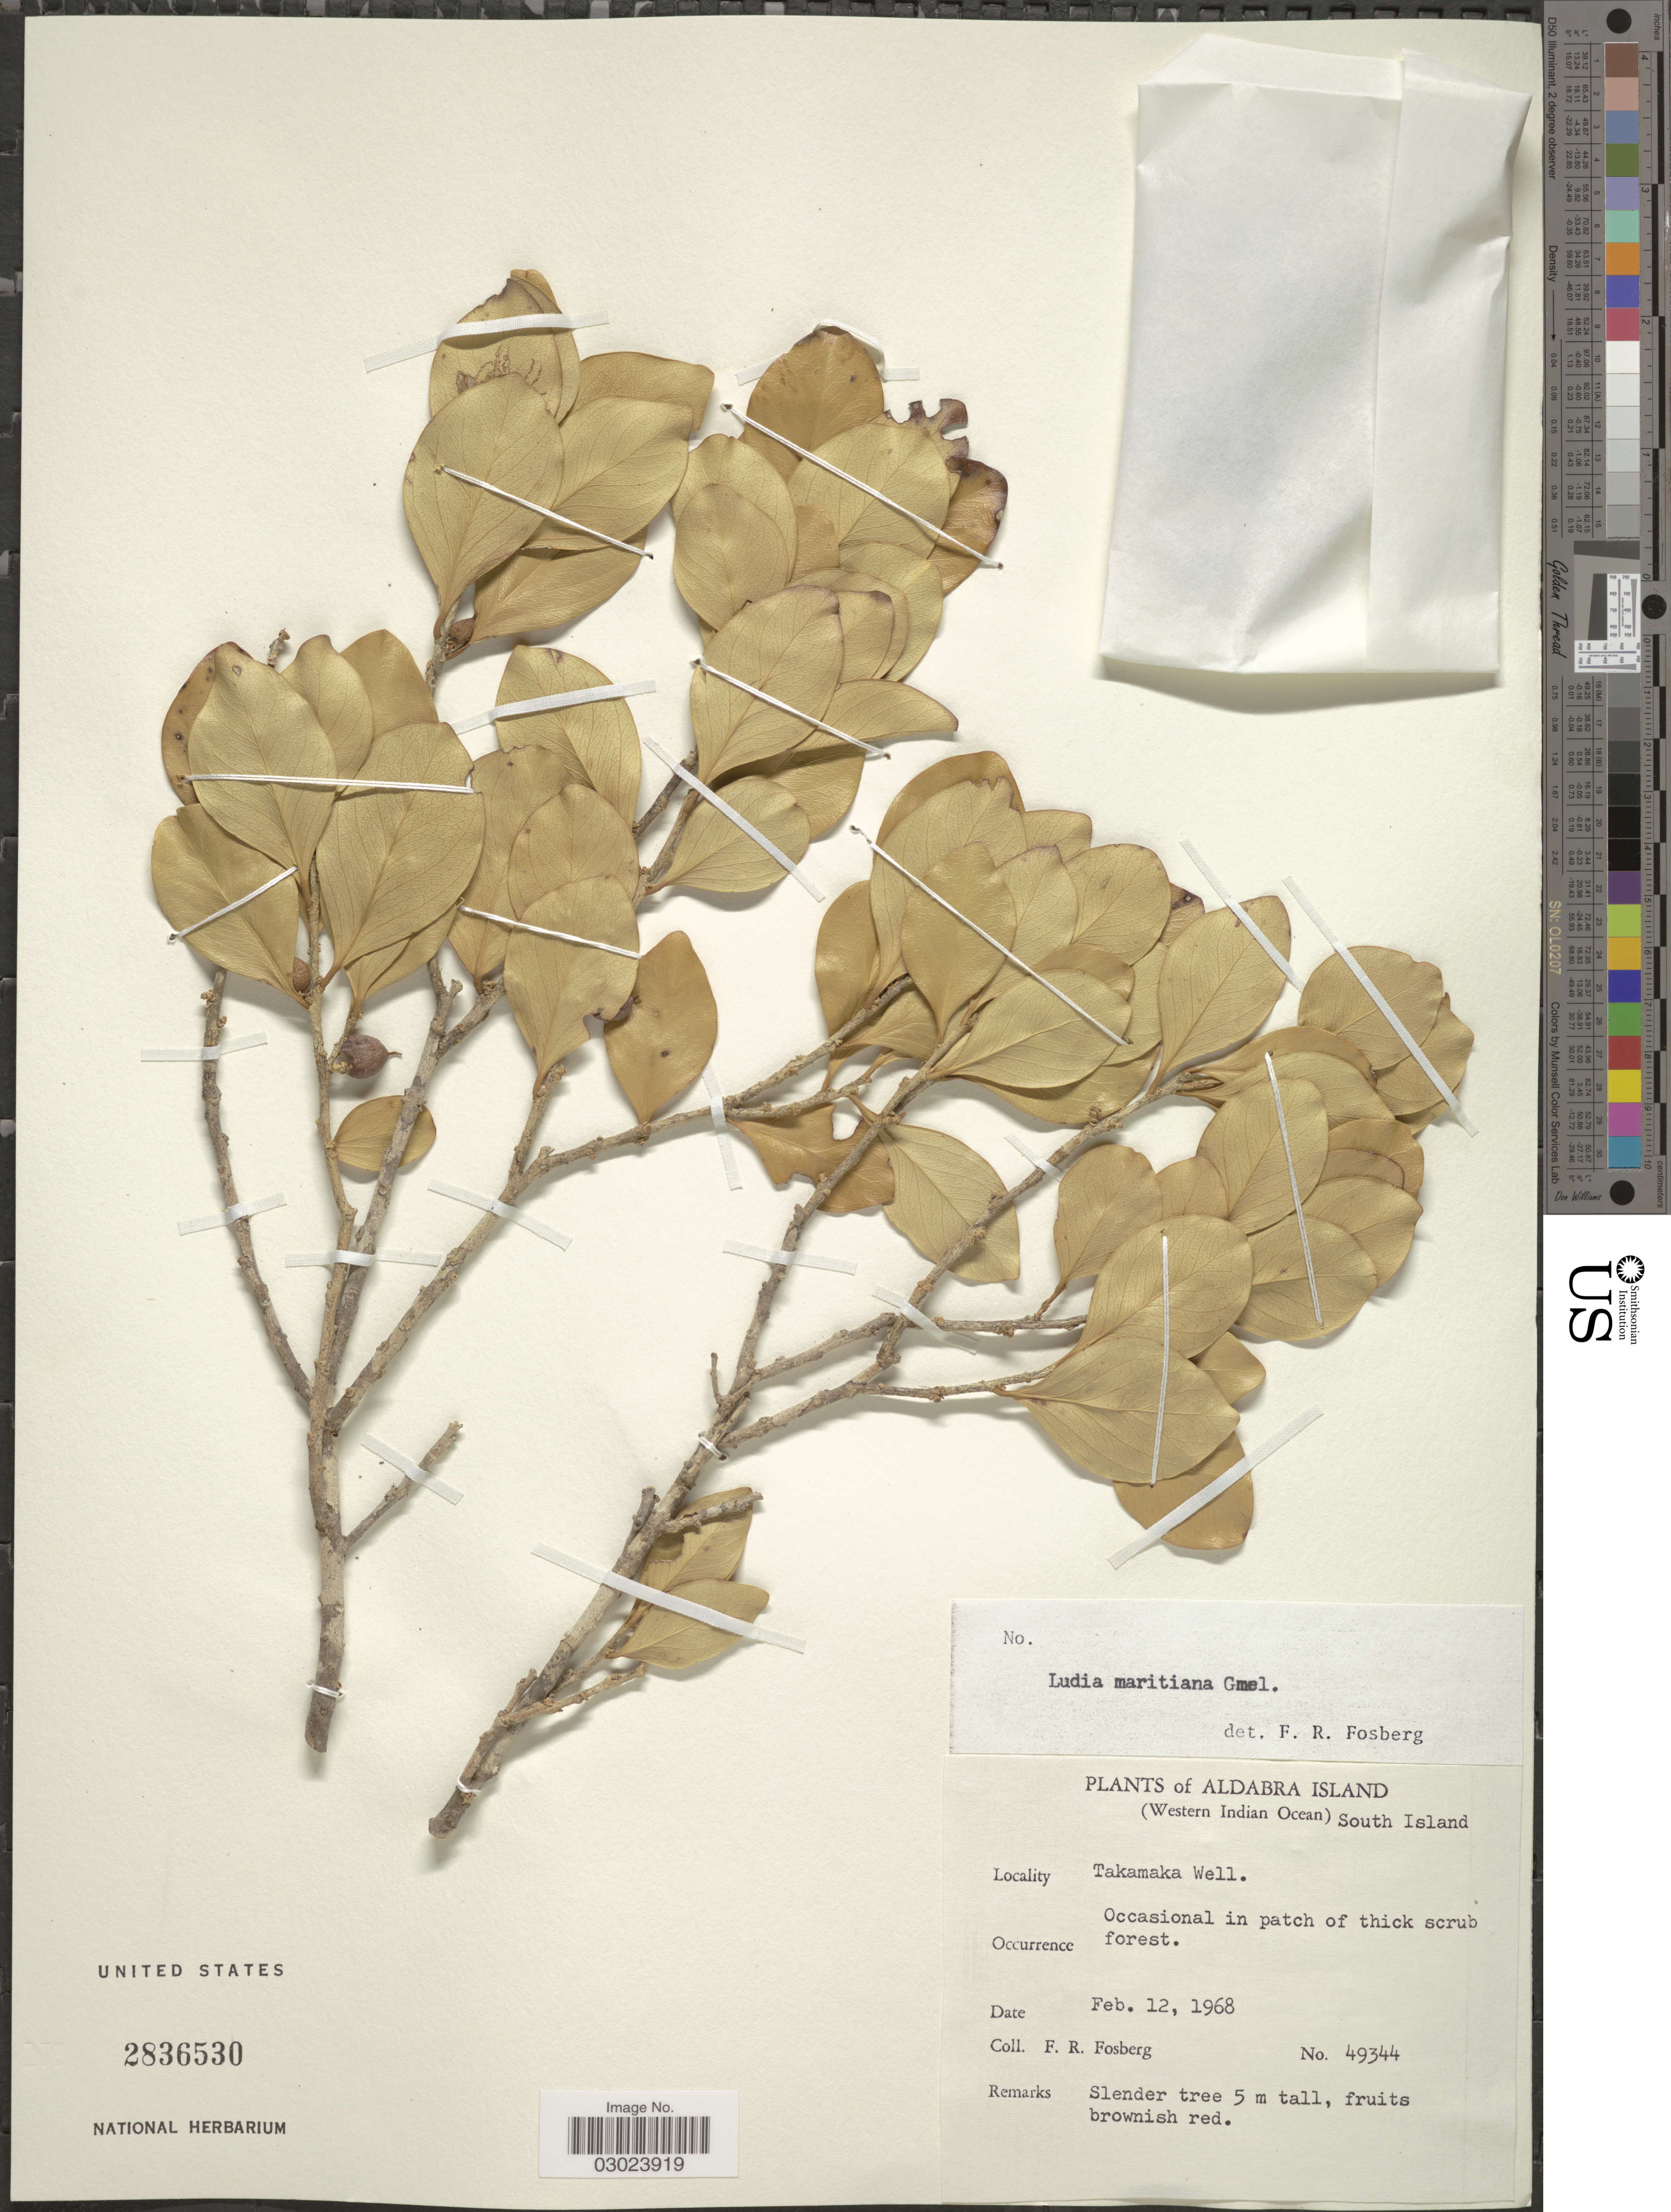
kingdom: Plantae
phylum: Tracheophyta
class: Magnoliopsida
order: Malpighiales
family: Salicaceae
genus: Ludia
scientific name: Ludia sessiliflora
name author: Lam.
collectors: F. R. Fosberg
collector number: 49344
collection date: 1968-02-12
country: Seychelles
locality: Aldabra Island (Western Indian Ocean) South Island. Takamaka Well.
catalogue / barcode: US 2836530